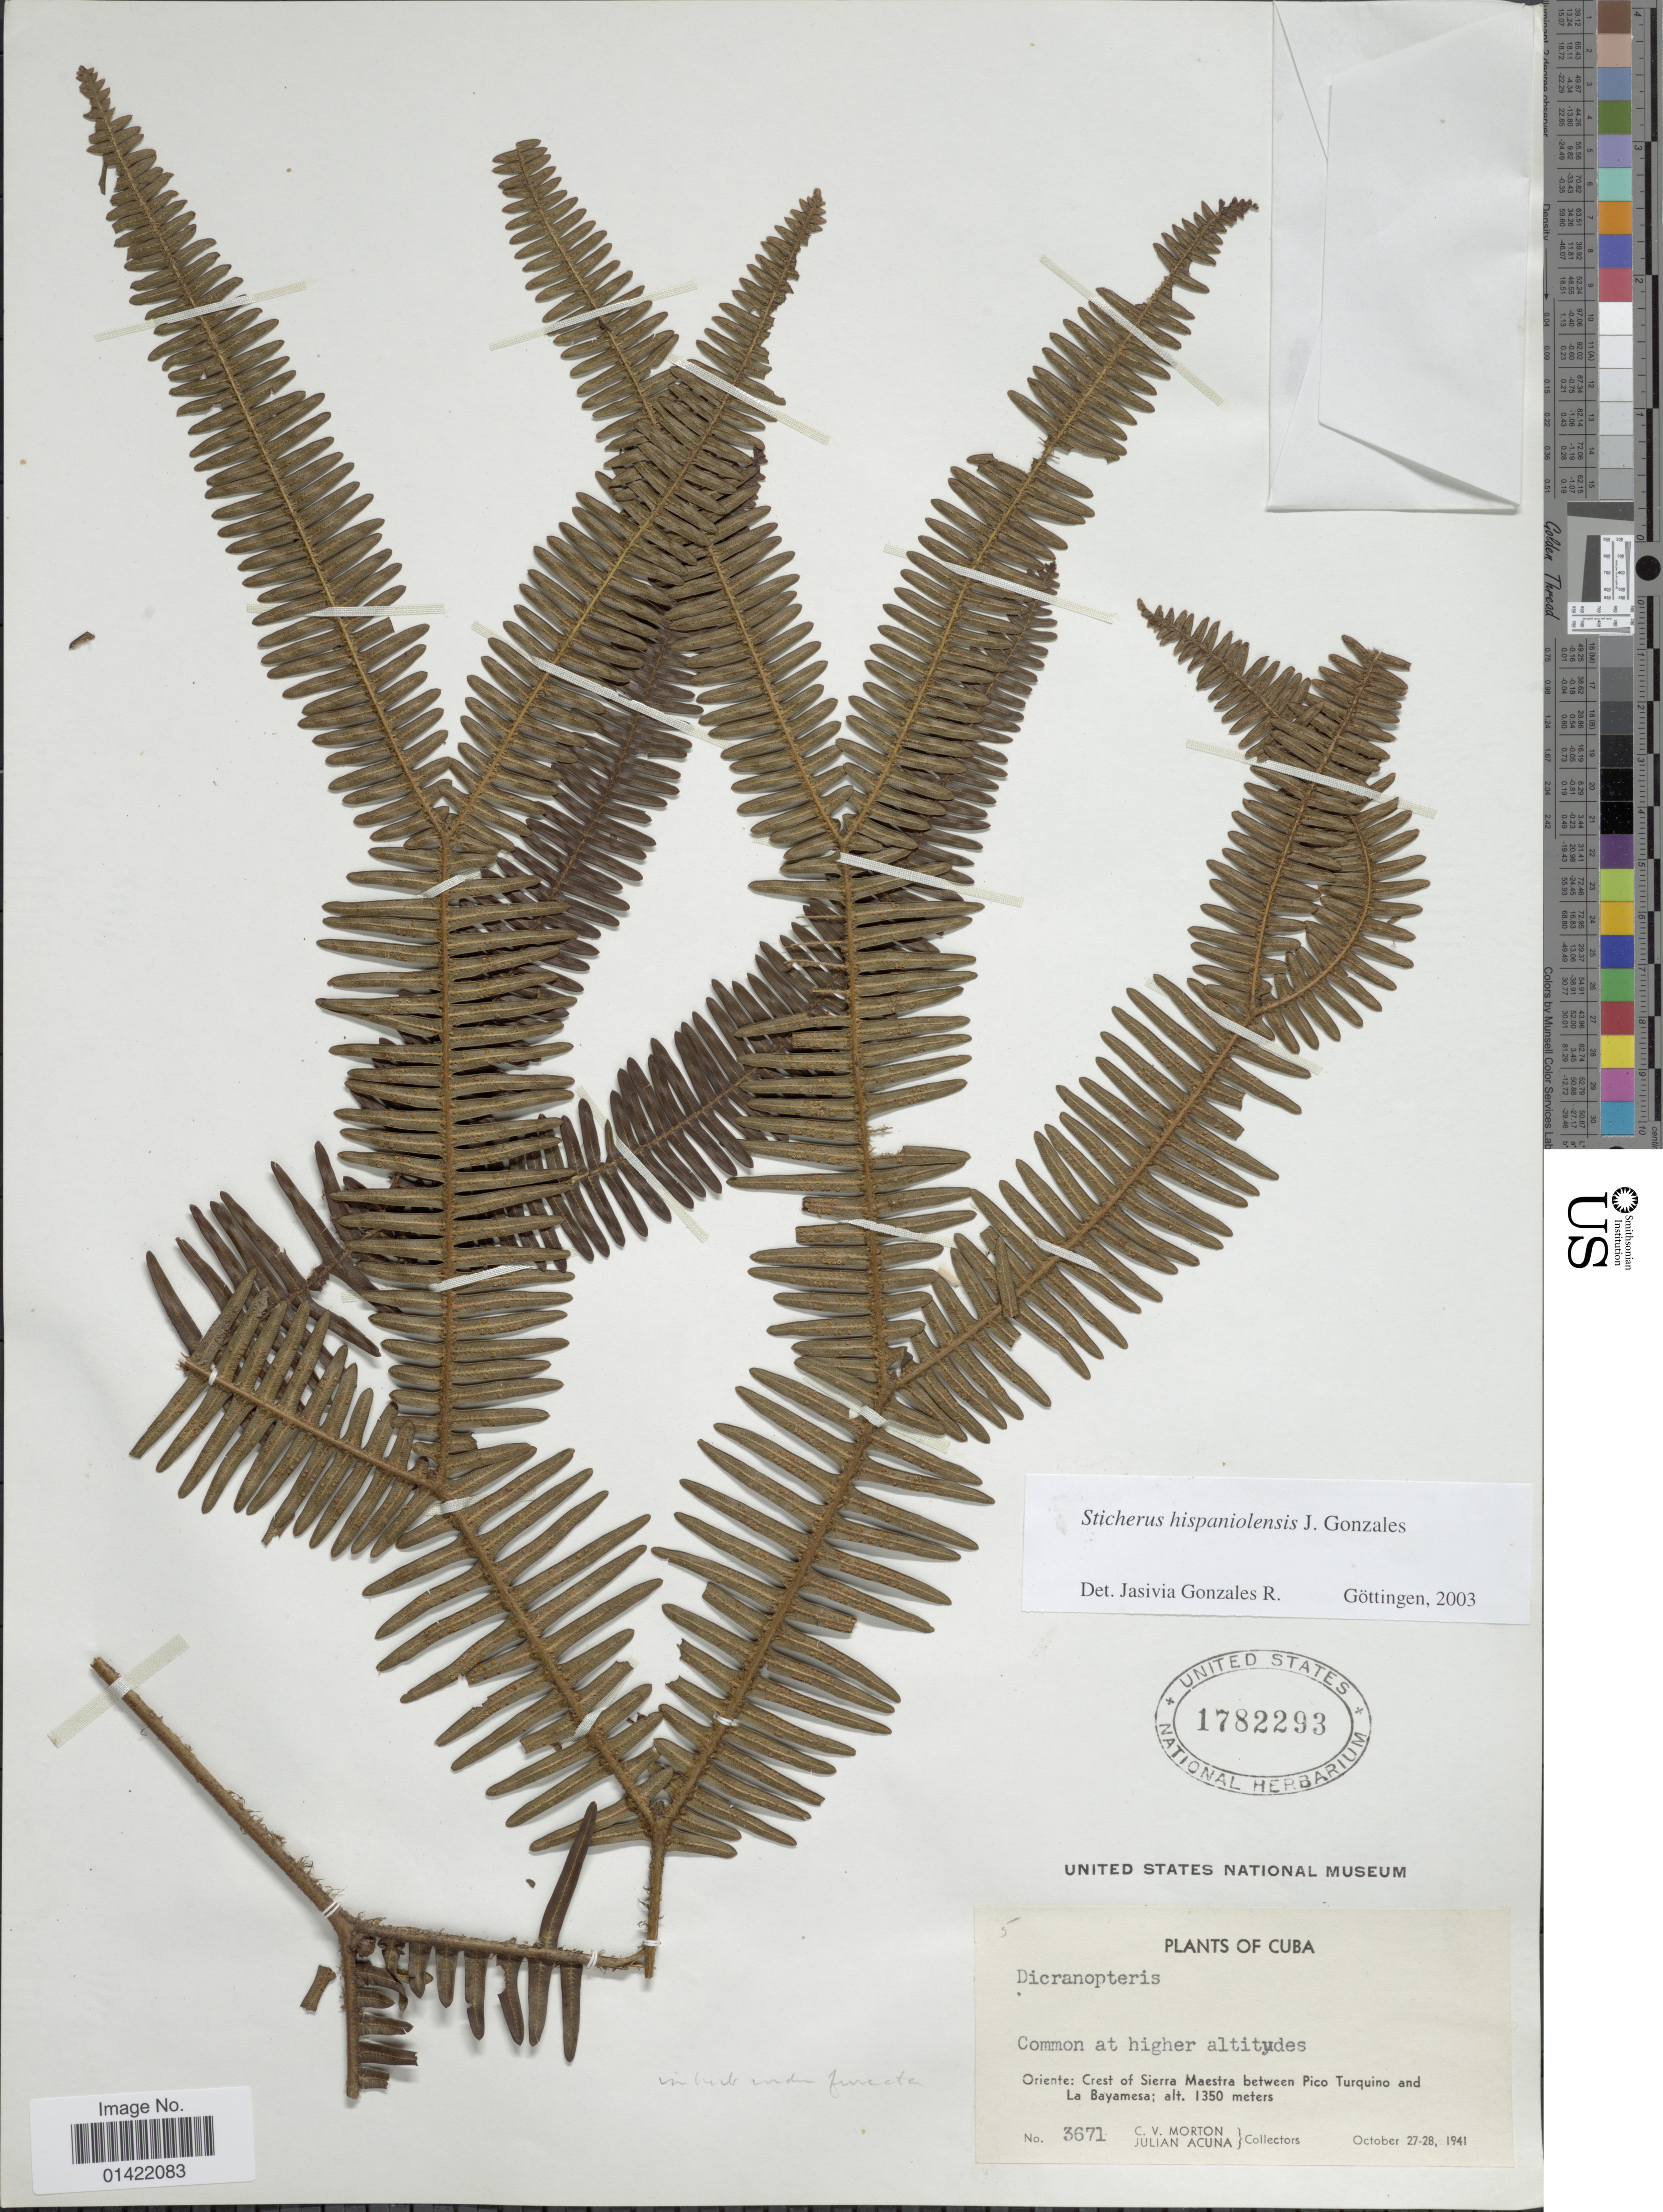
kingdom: Plantae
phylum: Tracheophyta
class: Polypodiopsida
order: Gleicheniales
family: Gleicheniaceae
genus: Sticherus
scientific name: Sticherus hispaniolensis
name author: J. Gonzales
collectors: C. V. Morton & J. B. Acuña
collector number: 3671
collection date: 1941-10-27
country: Cuba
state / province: Oriente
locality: Crest of Sierra Maestra between Pico Turquino and La Bayamesa.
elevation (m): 1350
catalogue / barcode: US 1782293